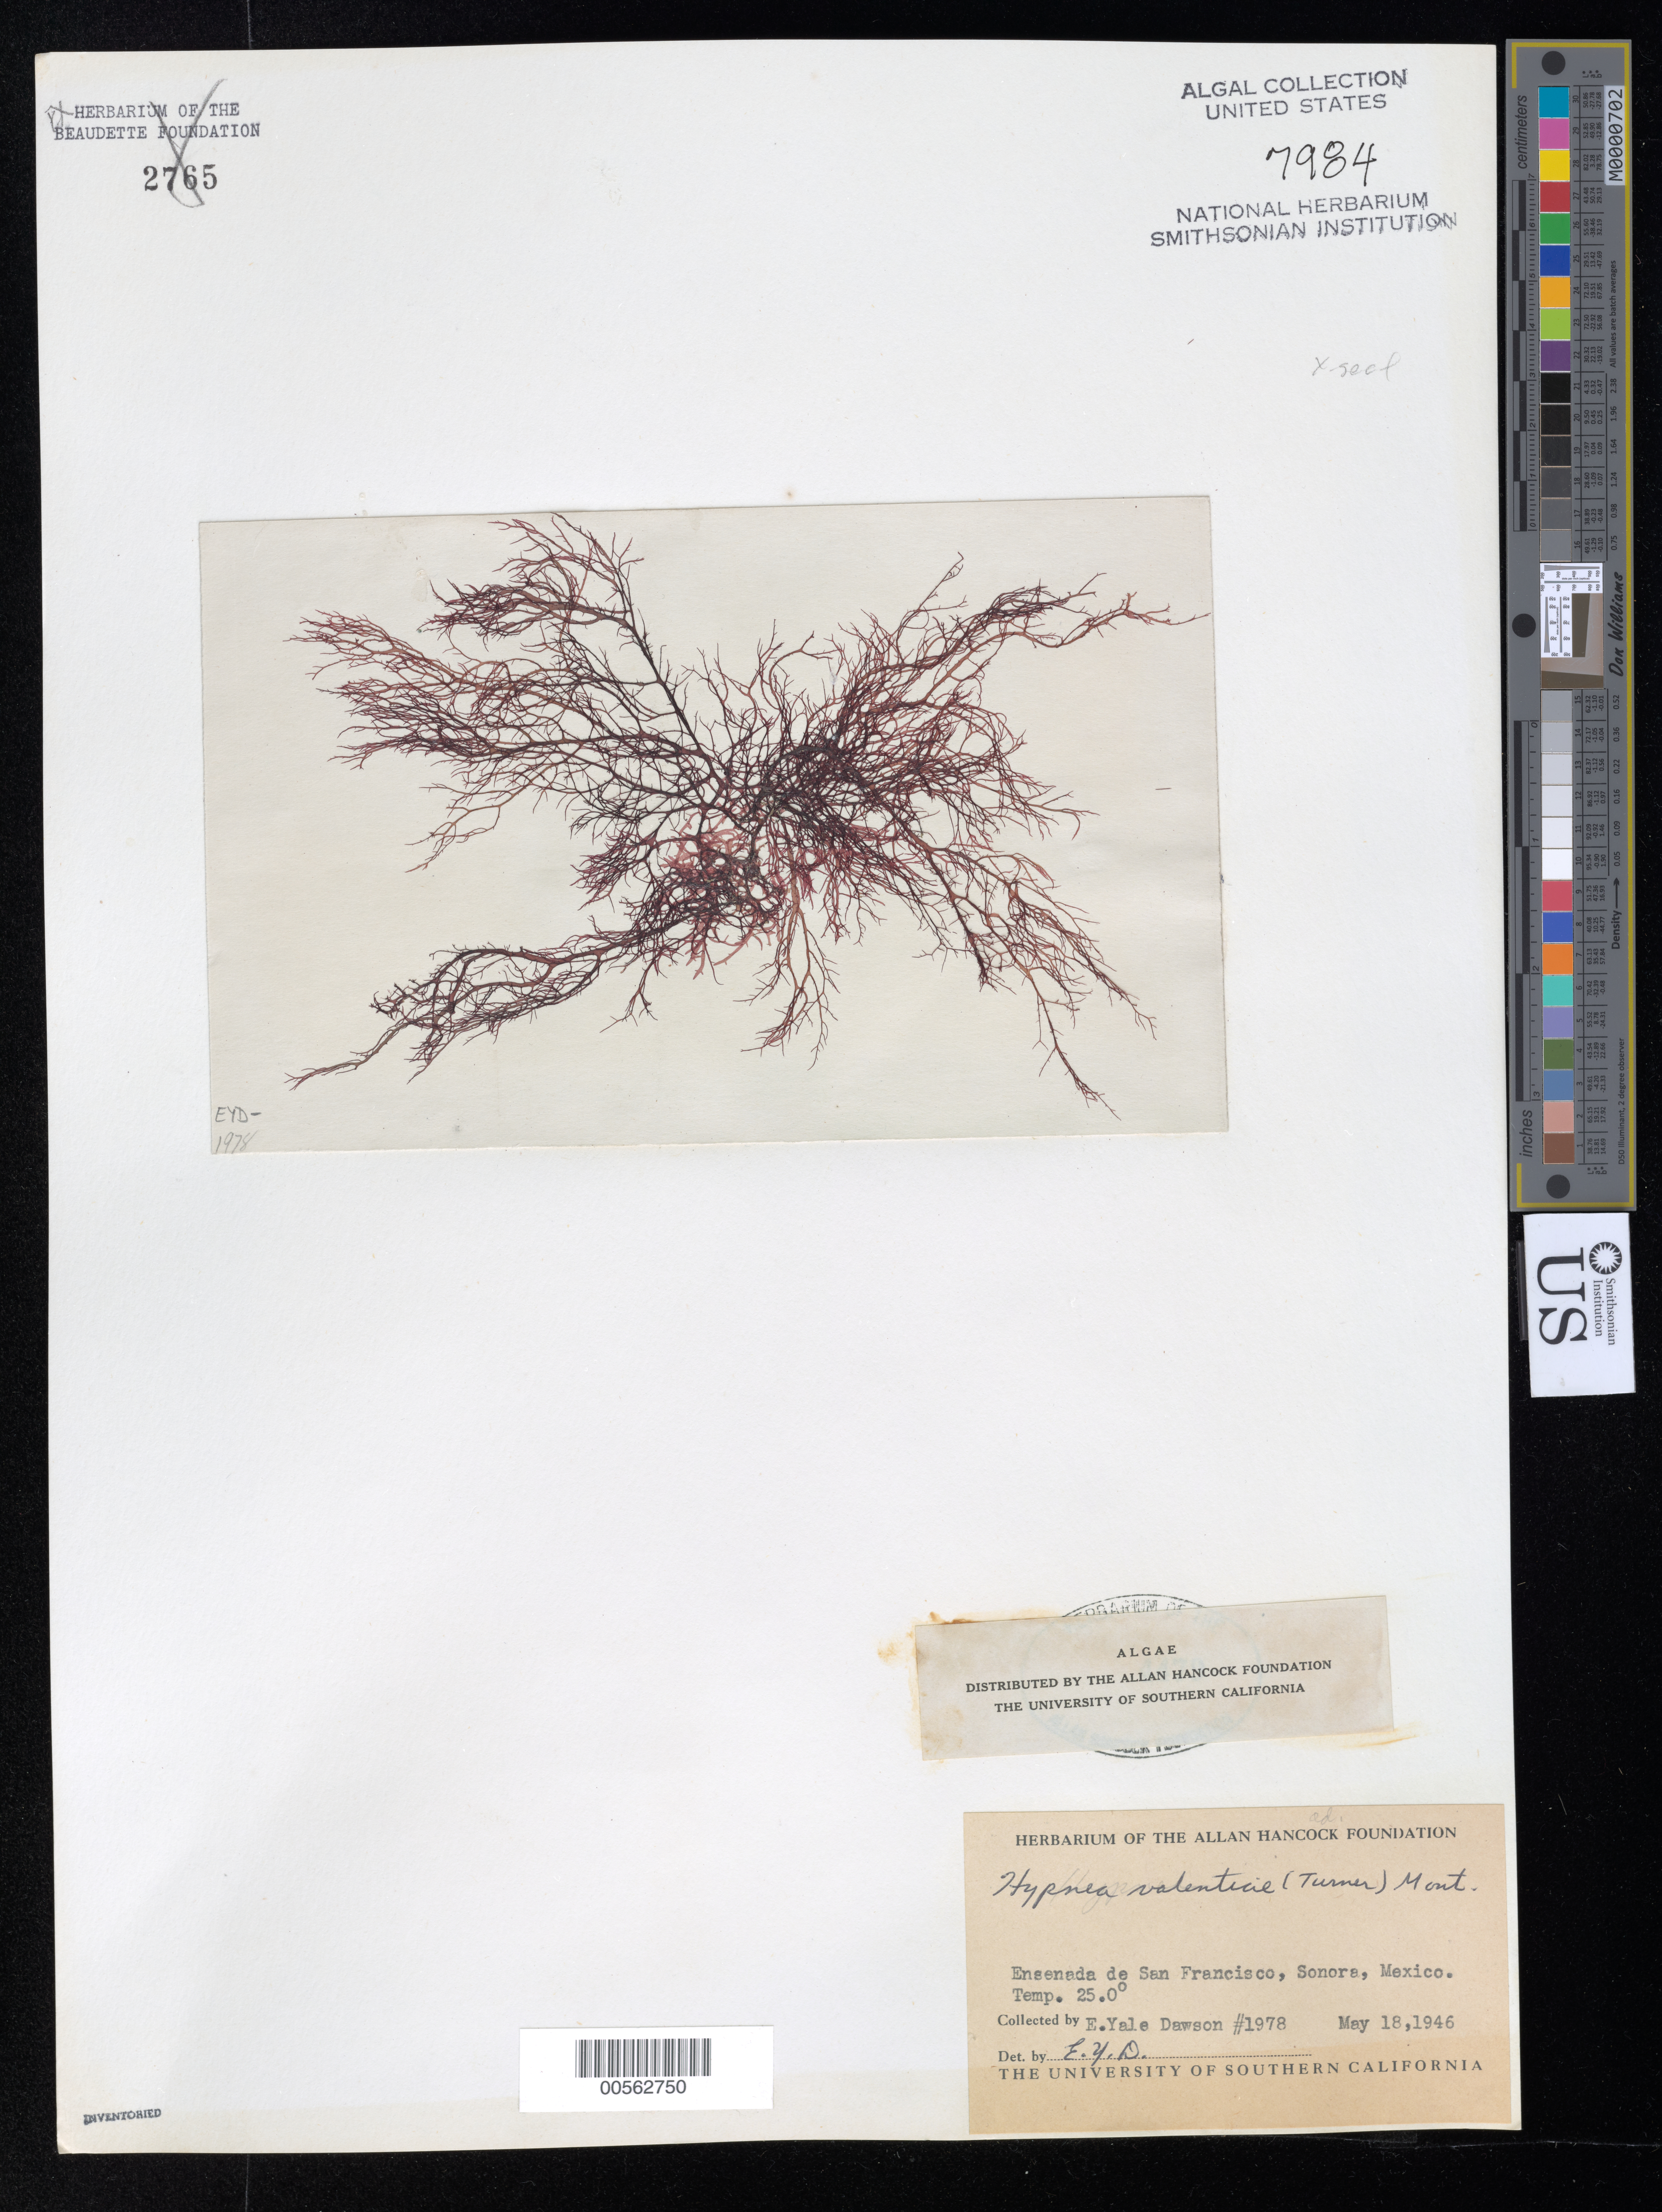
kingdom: Plantae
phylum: Rhodophyta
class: Florideophyceae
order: Gigartinales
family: Cystocloniaceae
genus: Hypnea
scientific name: Hypnea valentiae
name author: (Turner) Mont.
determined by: Dawson, E. Y.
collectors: E. Y. Dawson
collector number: EYD 1978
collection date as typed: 18 May 1946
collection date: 1946-05-18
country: Mexico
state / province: Sonora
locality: Ensenada de San Francisco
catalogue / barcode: US 7984